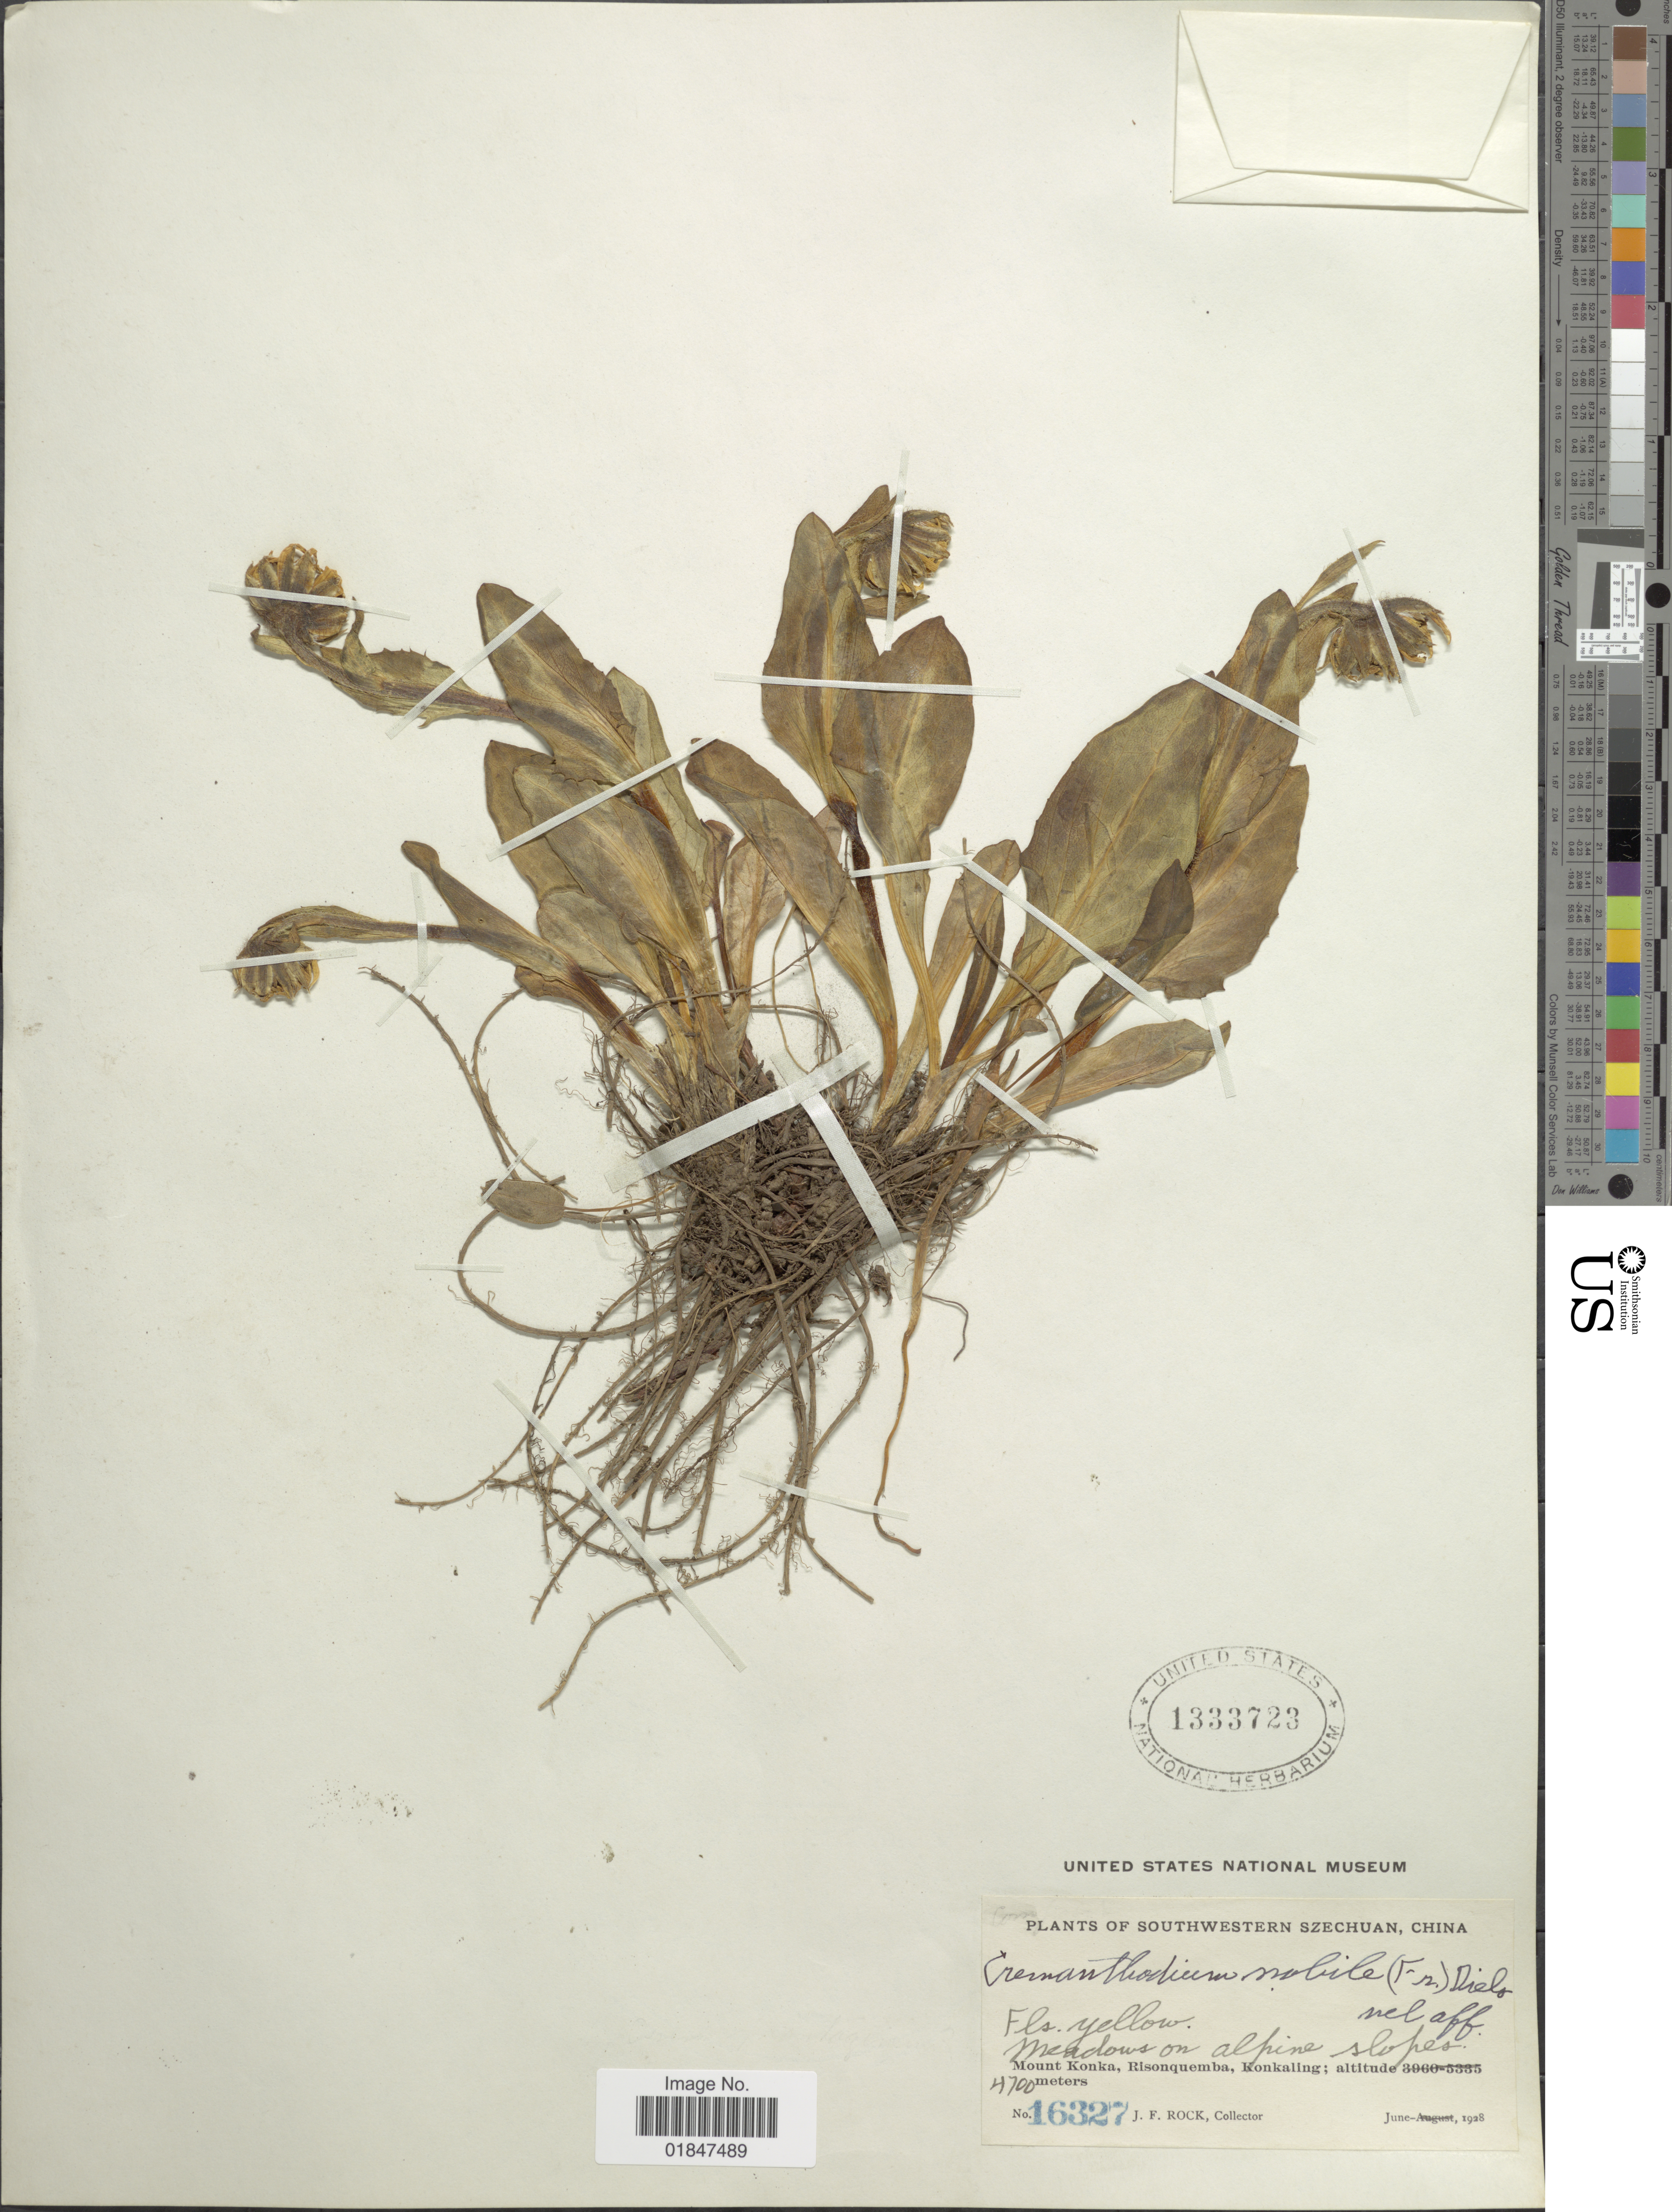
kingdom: Plantae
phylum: Tracheophyta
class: Magnoliopsida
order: Asterales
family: Asteraceae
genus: Cremanthodium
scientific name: Cremanthodium nobile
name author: (Franch.) Diels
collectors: J. Rock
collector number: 16327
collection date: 1928-06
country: China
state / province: Sichuan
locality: Southwest Szechuan, Moun Konka, Risonquemba, Konkaling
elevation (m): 4700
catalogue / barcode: US 1333723